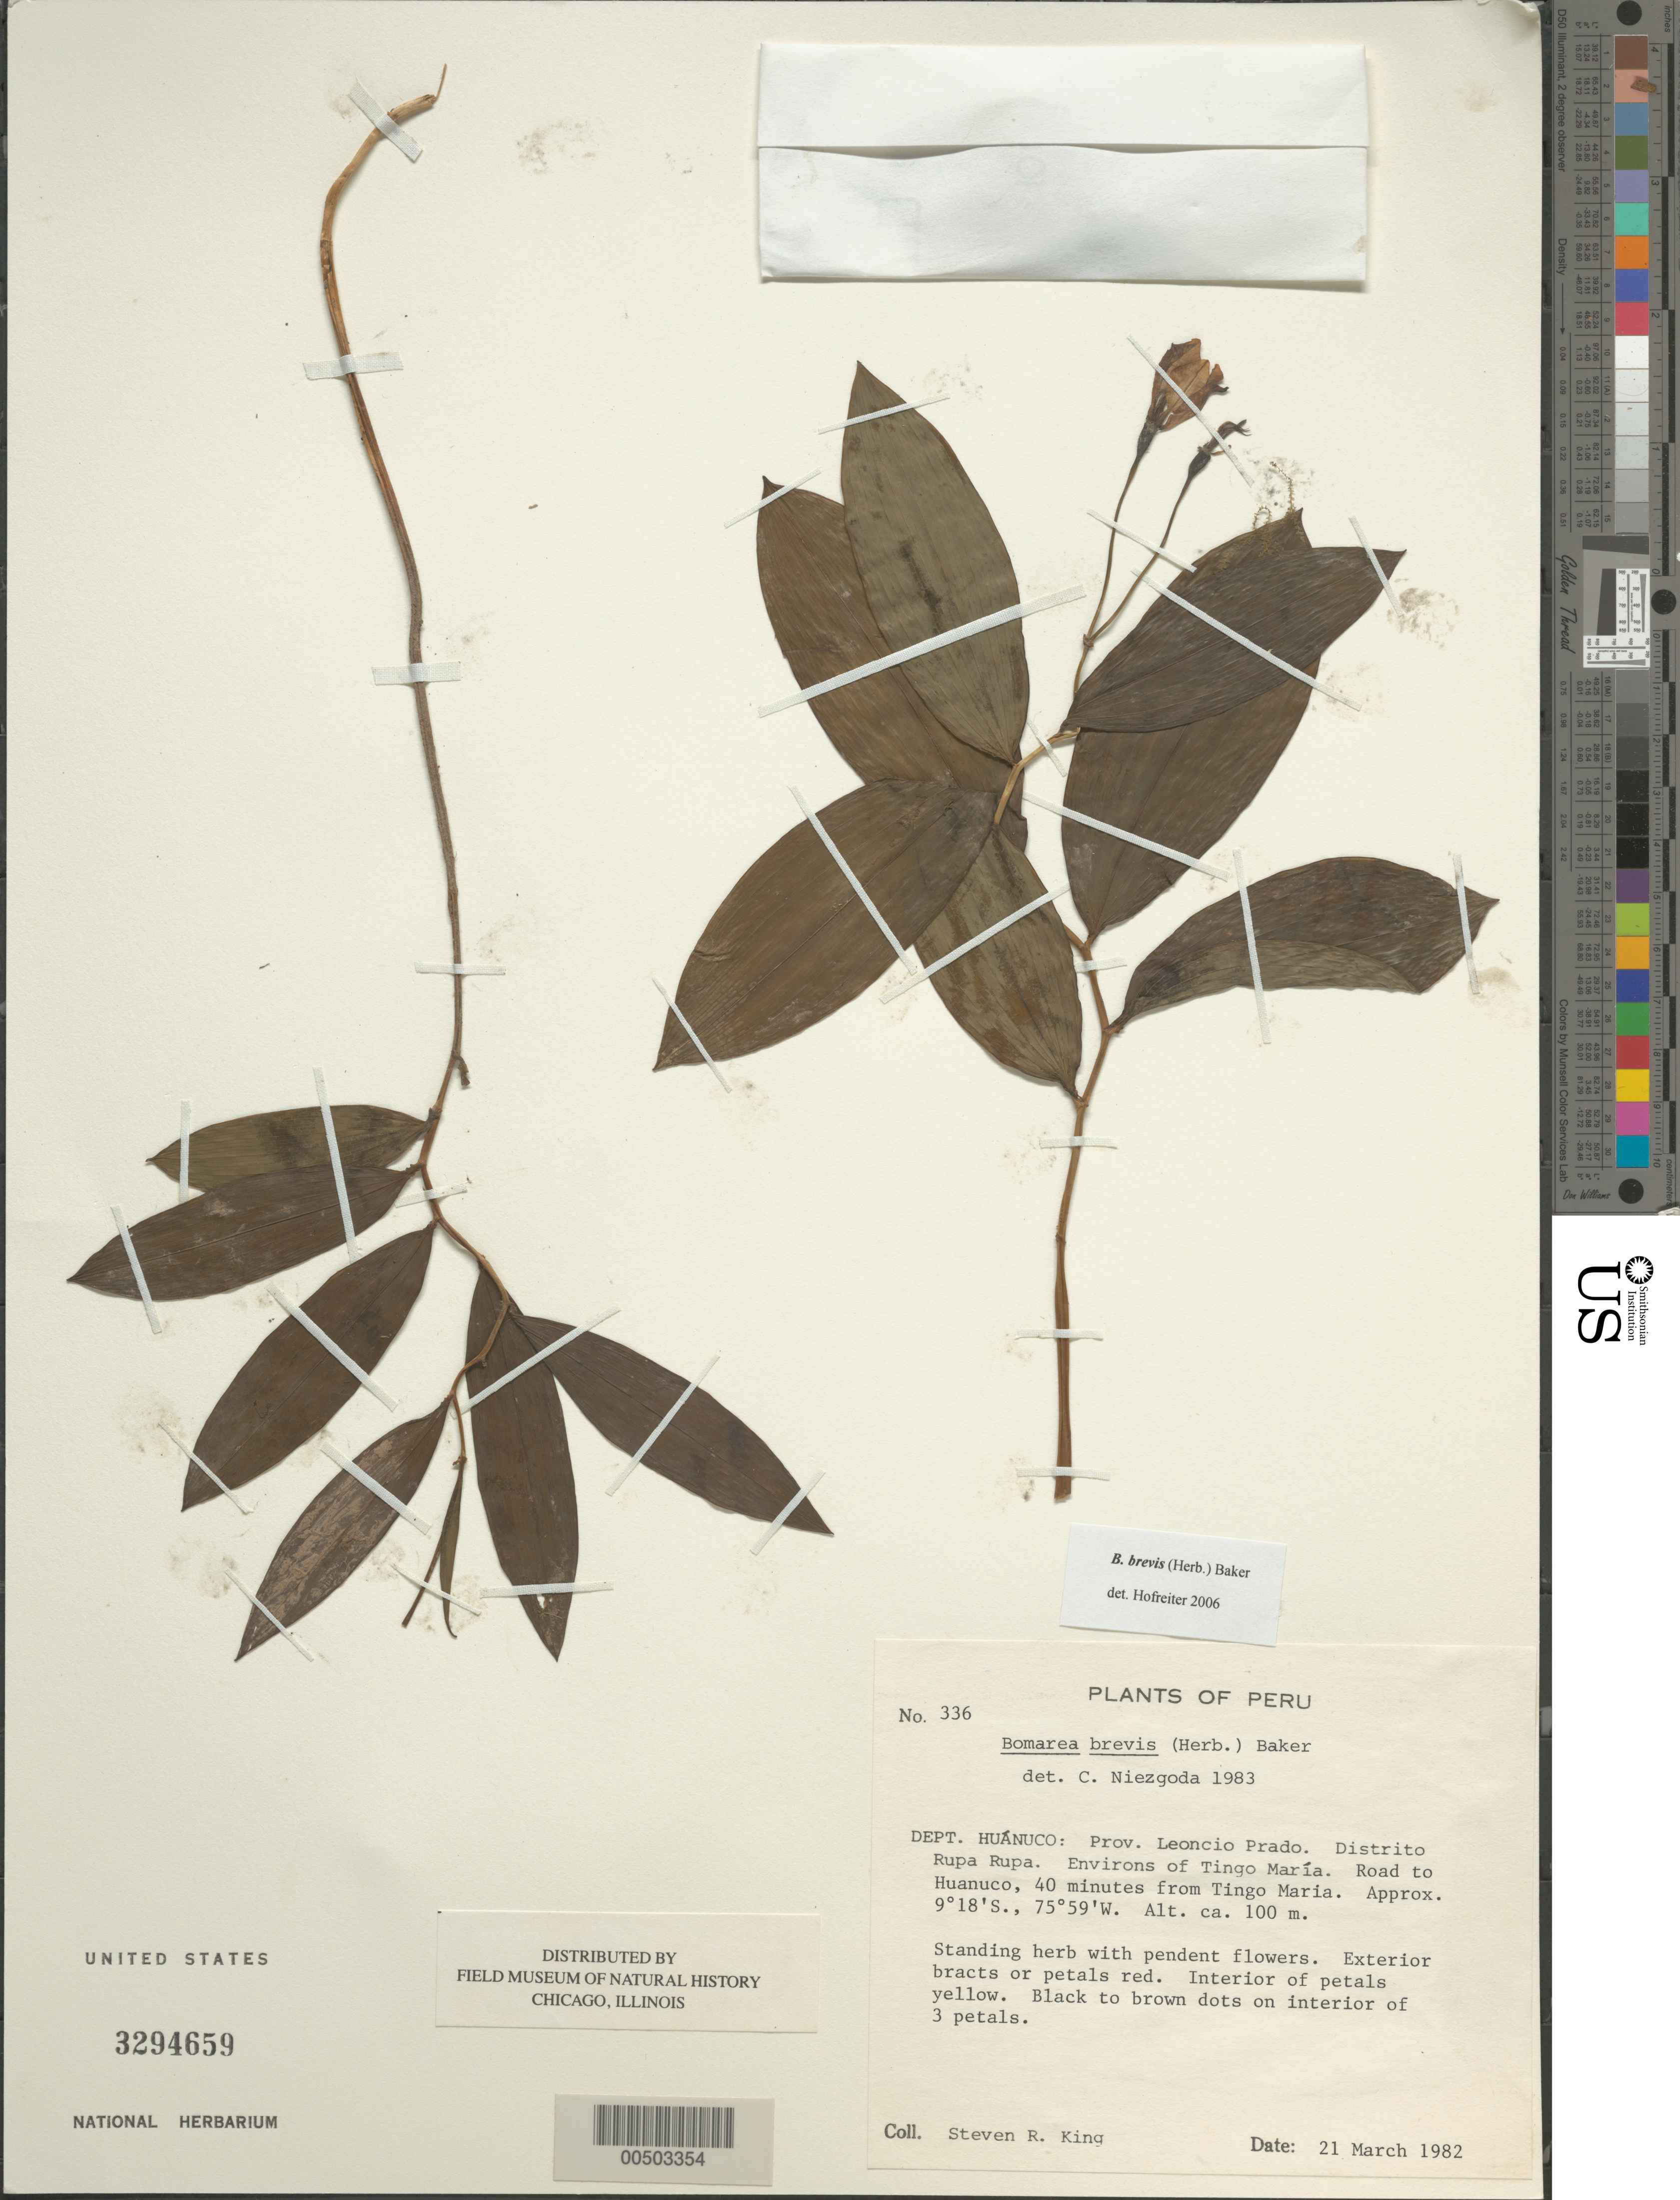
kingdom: Plantae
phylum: Tracheophyta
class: Liliopsida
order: Liliales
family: Alstroemeriaceae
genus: Bomarea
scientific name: Bomarea brevis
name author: (Herb.) Baker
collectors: S. R. King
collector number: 336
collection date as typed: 21 Mar 1982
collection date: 1982-03-21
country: Peru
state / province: Huánuco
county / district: Leoncio Prado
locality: Leoncio Prado, Rupa Rupa, Tingo María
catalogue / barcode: US 3294659